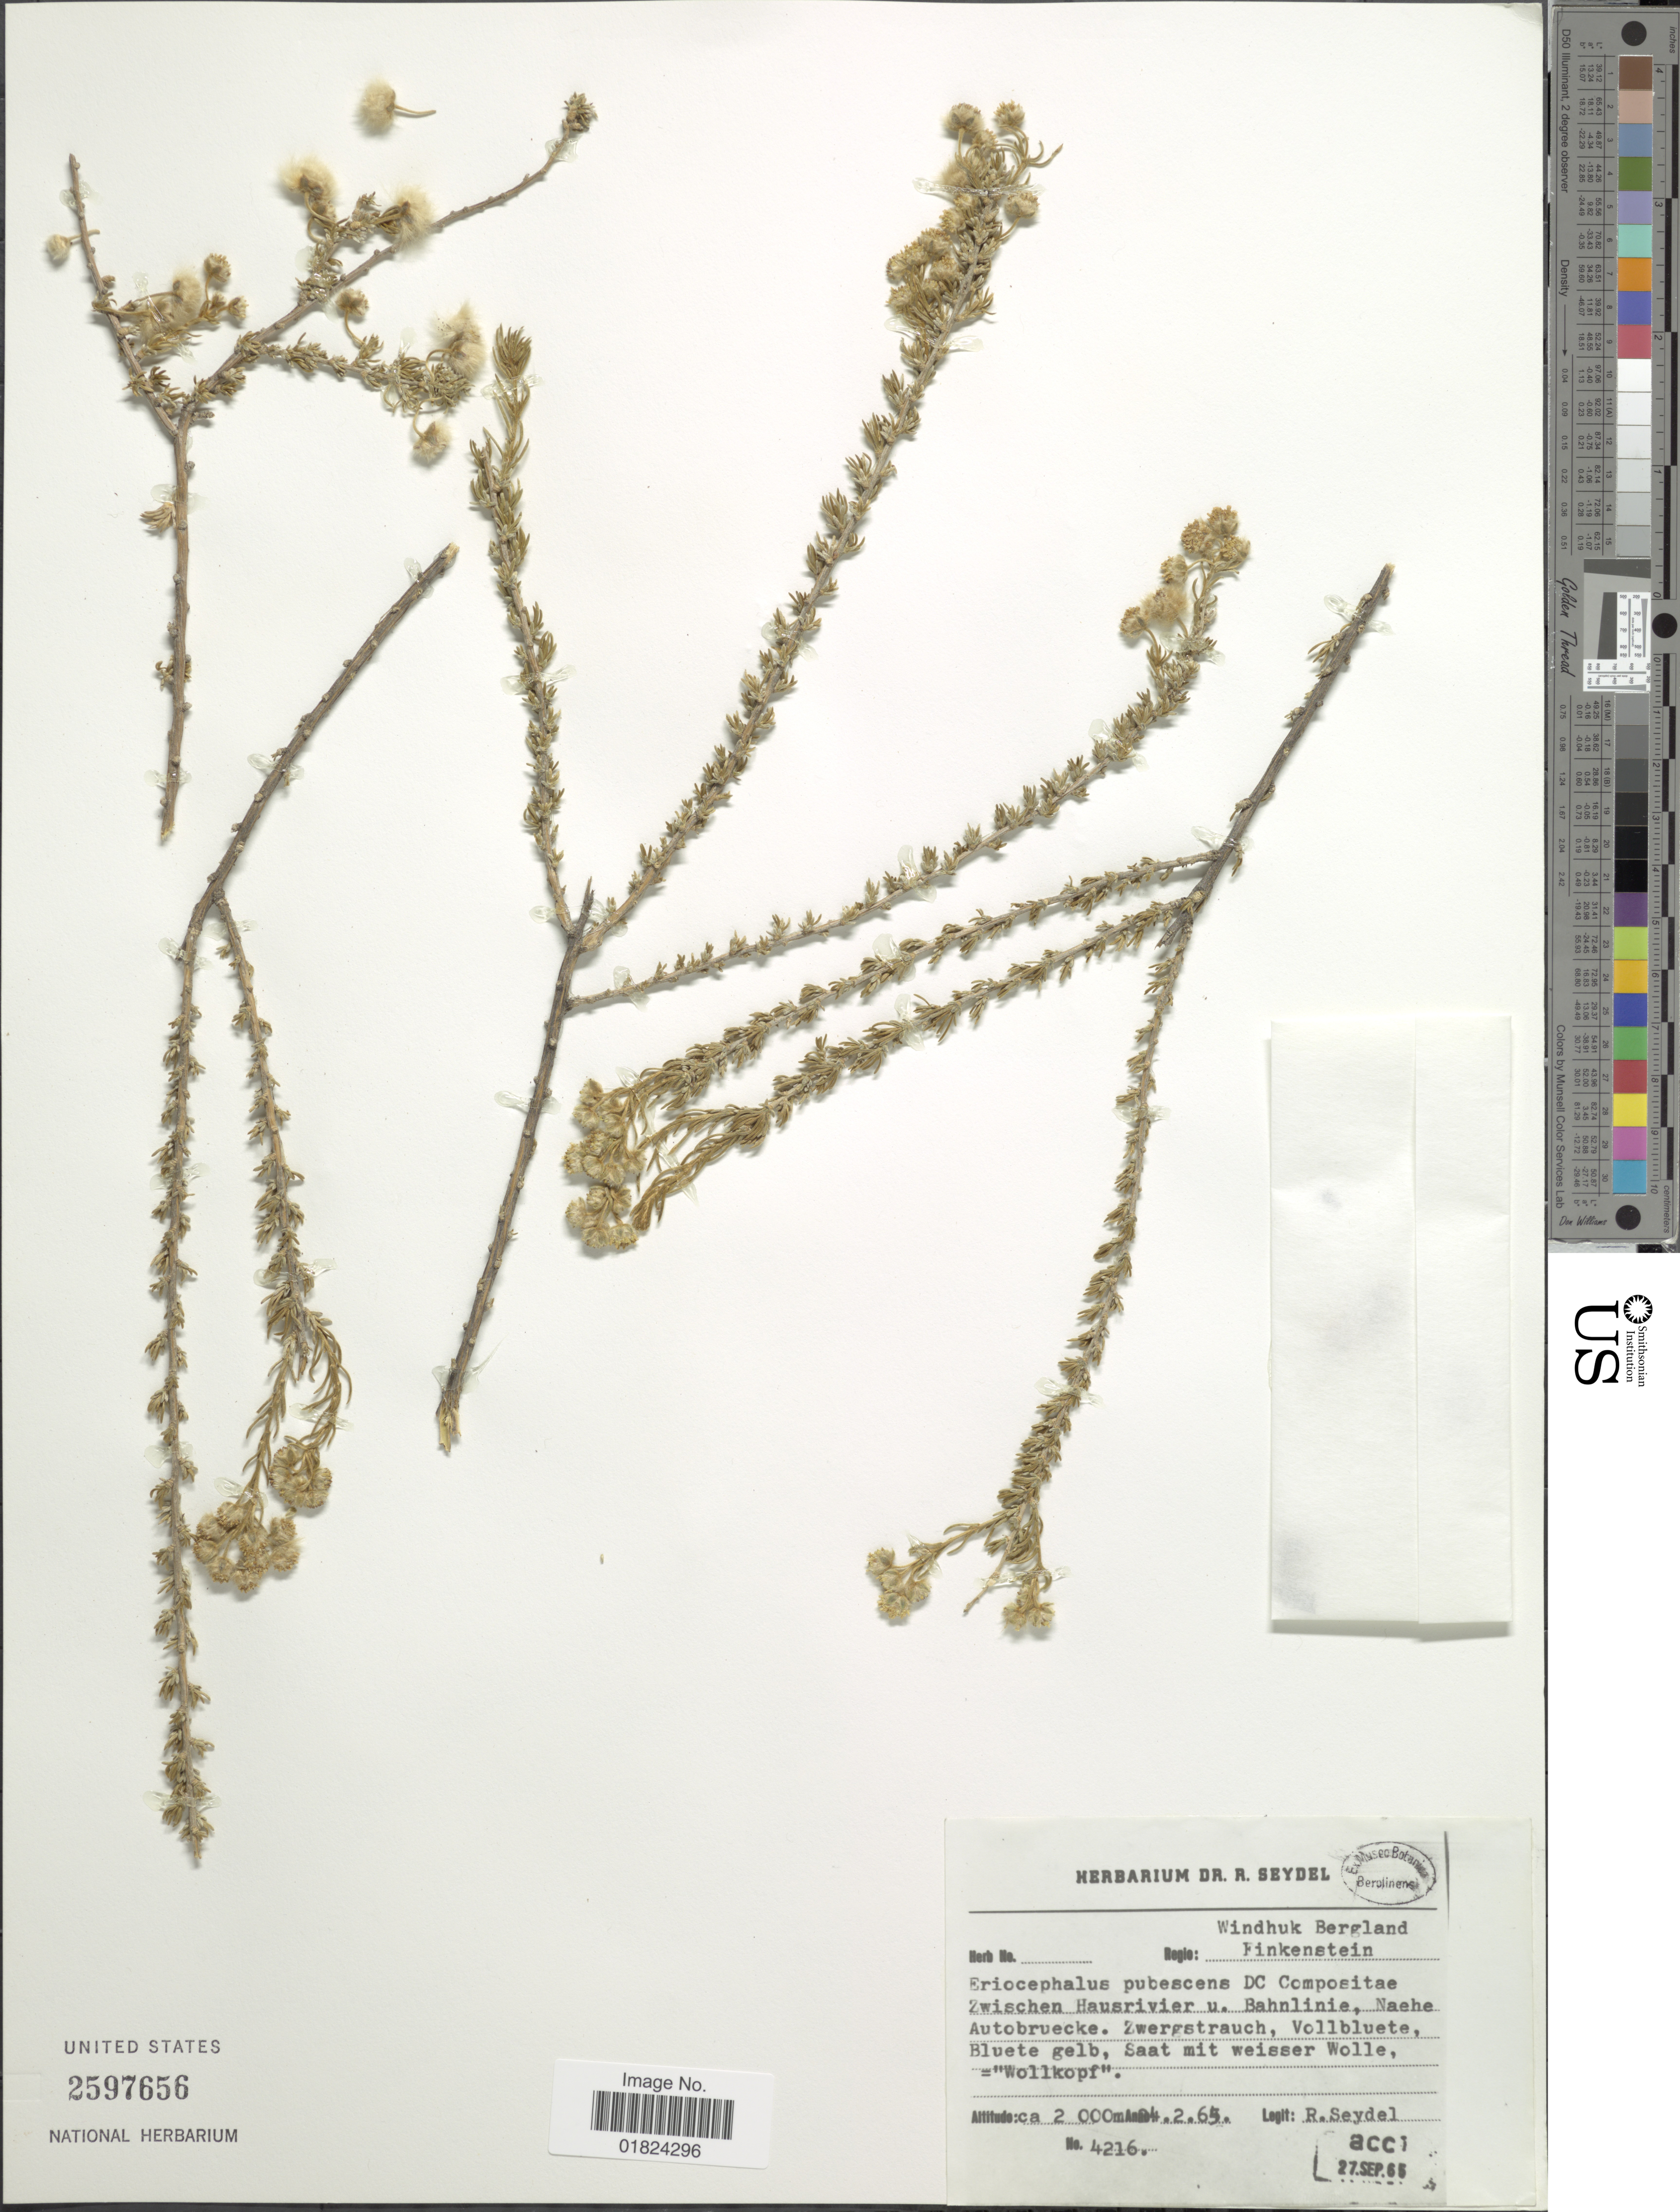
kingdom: Plantae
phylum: Tracheophyta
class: Magnoliopsida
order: Asterales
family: Asteraceae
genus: Eriocephalus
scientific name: Eriocephalus pubescens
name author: DC.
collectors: R. Seydel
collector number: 4216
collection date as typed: Transcribed d/m/y: /2/65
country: Namibia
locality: Windhuk Bergland, Finkenstein, Zwischen Hausriver u. Bahnlinie, Naehe Autobruecke, Zwergstrauch, Vollbluete, Bluete gelb, Saat mit weisser Wolle="Wollkopf".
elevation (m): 2000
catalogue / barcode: US 2597656